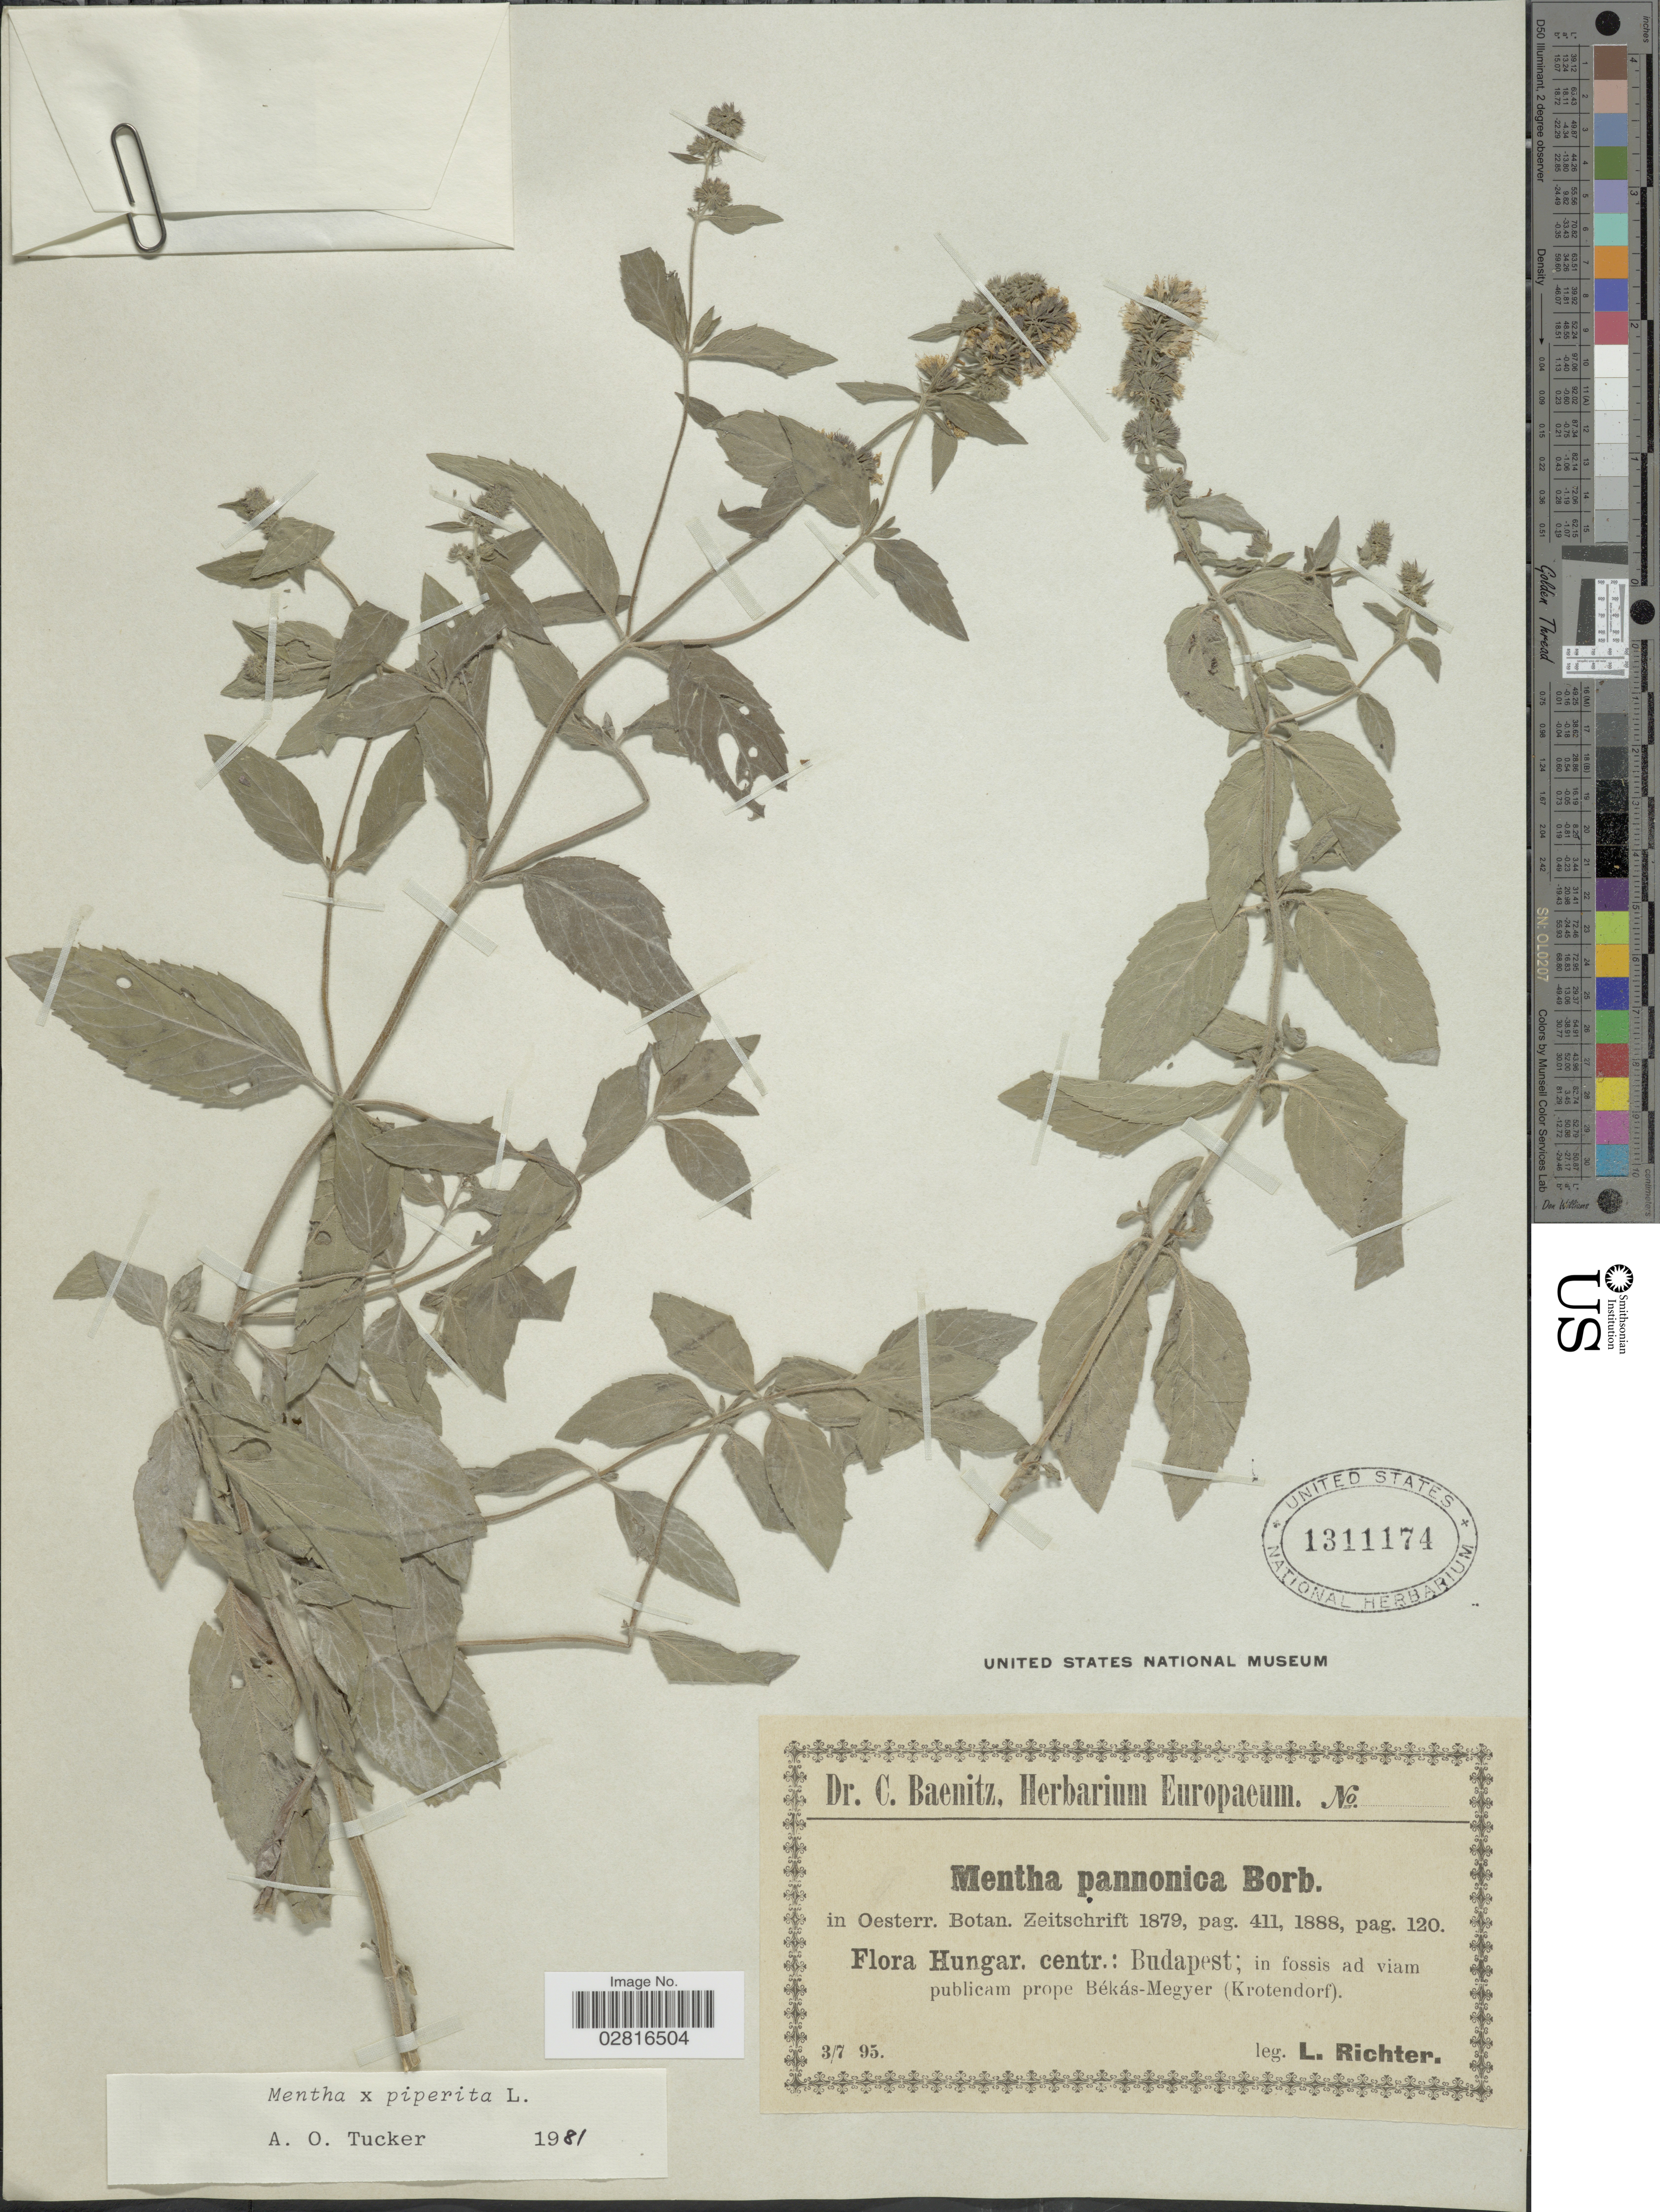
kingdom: Plantae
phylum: Tracheophyta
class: Magnoliopsida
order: Lamiales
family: Lamiaceae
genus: Mentha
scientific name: Mentha x piperita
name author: L.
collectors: L. Richter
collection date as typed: Transcribed d/m/y: 3/7/95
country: Hungary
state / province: Budapest, Capital District of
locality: Hungar. centr.: Budapest; in fossis ad viam publicam prope Békás-Megyer (Krotendorf).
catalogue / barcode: US 1311174